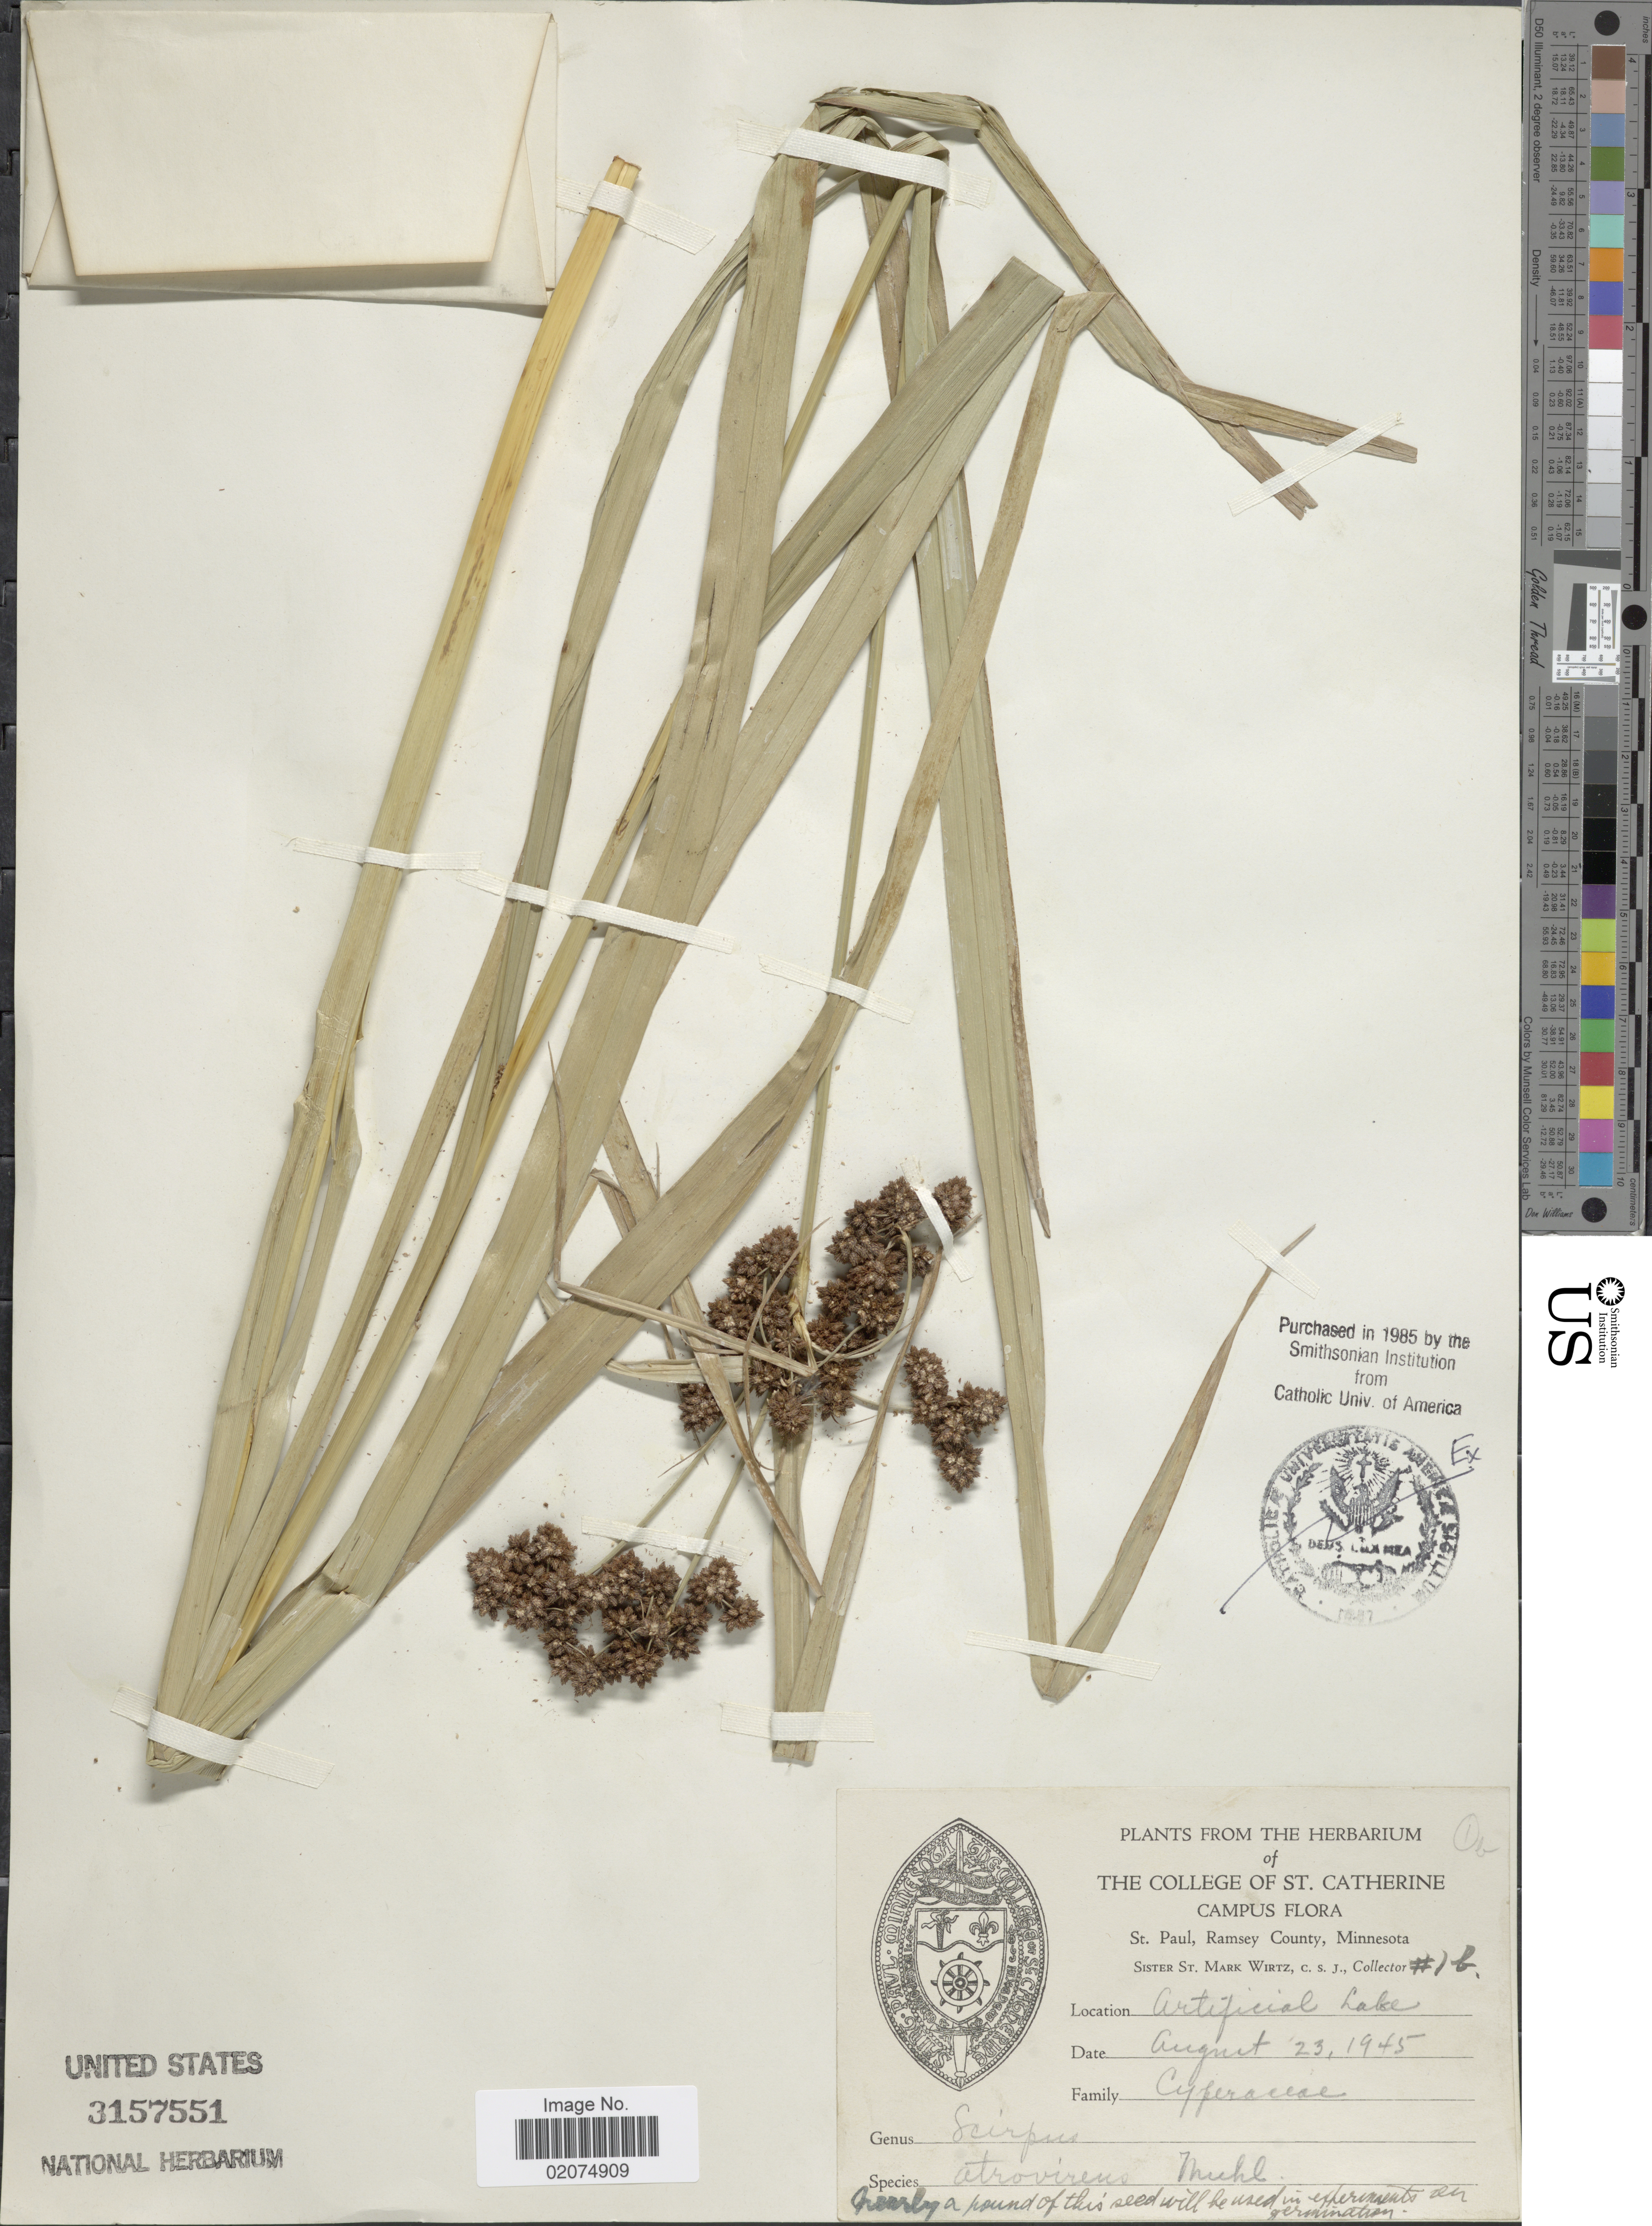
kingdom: Plantae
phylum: Tracheophyta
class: Liliopsida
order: Poales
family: Cyperaceae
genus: Scirpus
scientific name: Scirpus atrovirens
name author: Willd.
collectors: S. Wirtz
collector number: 1b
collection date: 1945-08-23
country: United States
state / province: Minnesota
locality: St. Paul, Ramsey County [unsure placement], Artificial Lake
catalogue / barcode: US 3157551